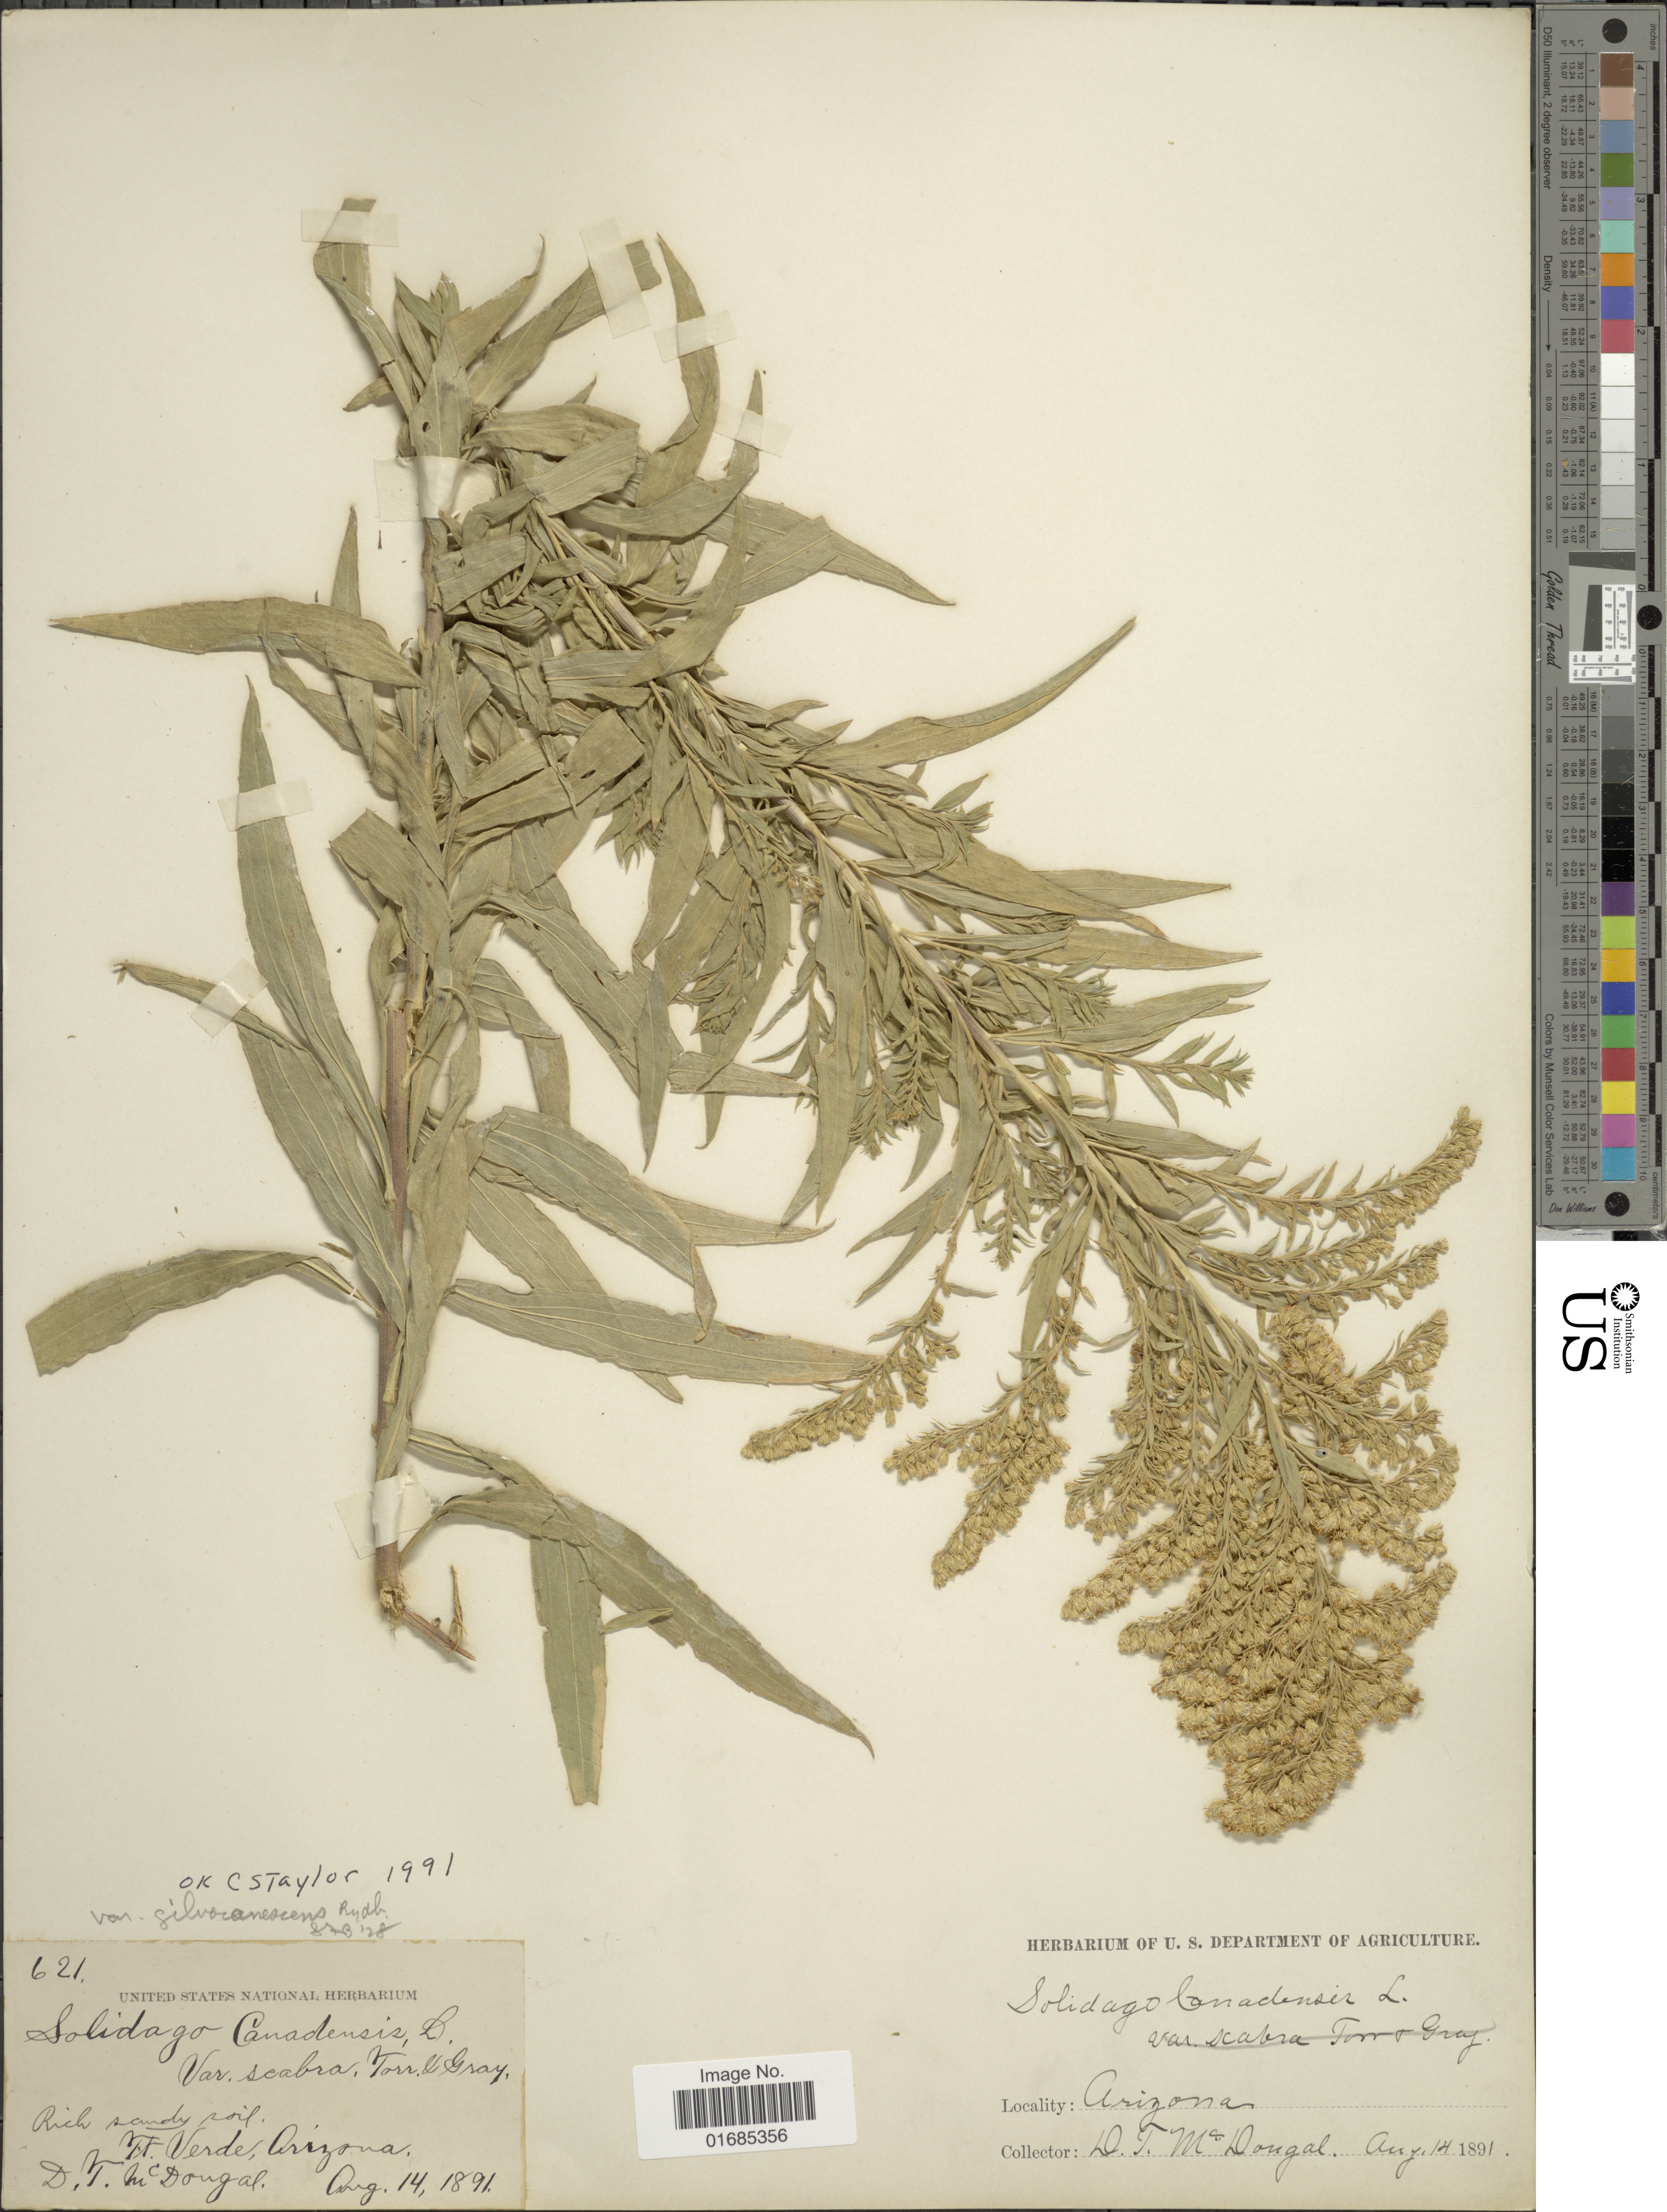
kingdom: Plantae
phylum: Tracheophyta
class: Magnoliopsida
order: Asterales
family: Asteraceae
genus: Solidago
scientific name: Solidago canadensis var. gilvocanescens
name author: Rydb.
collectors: D. McDougal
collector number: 621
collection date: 1891-08-14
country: United States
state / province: Arizona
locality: Rich sandy soil. Mt. Verde